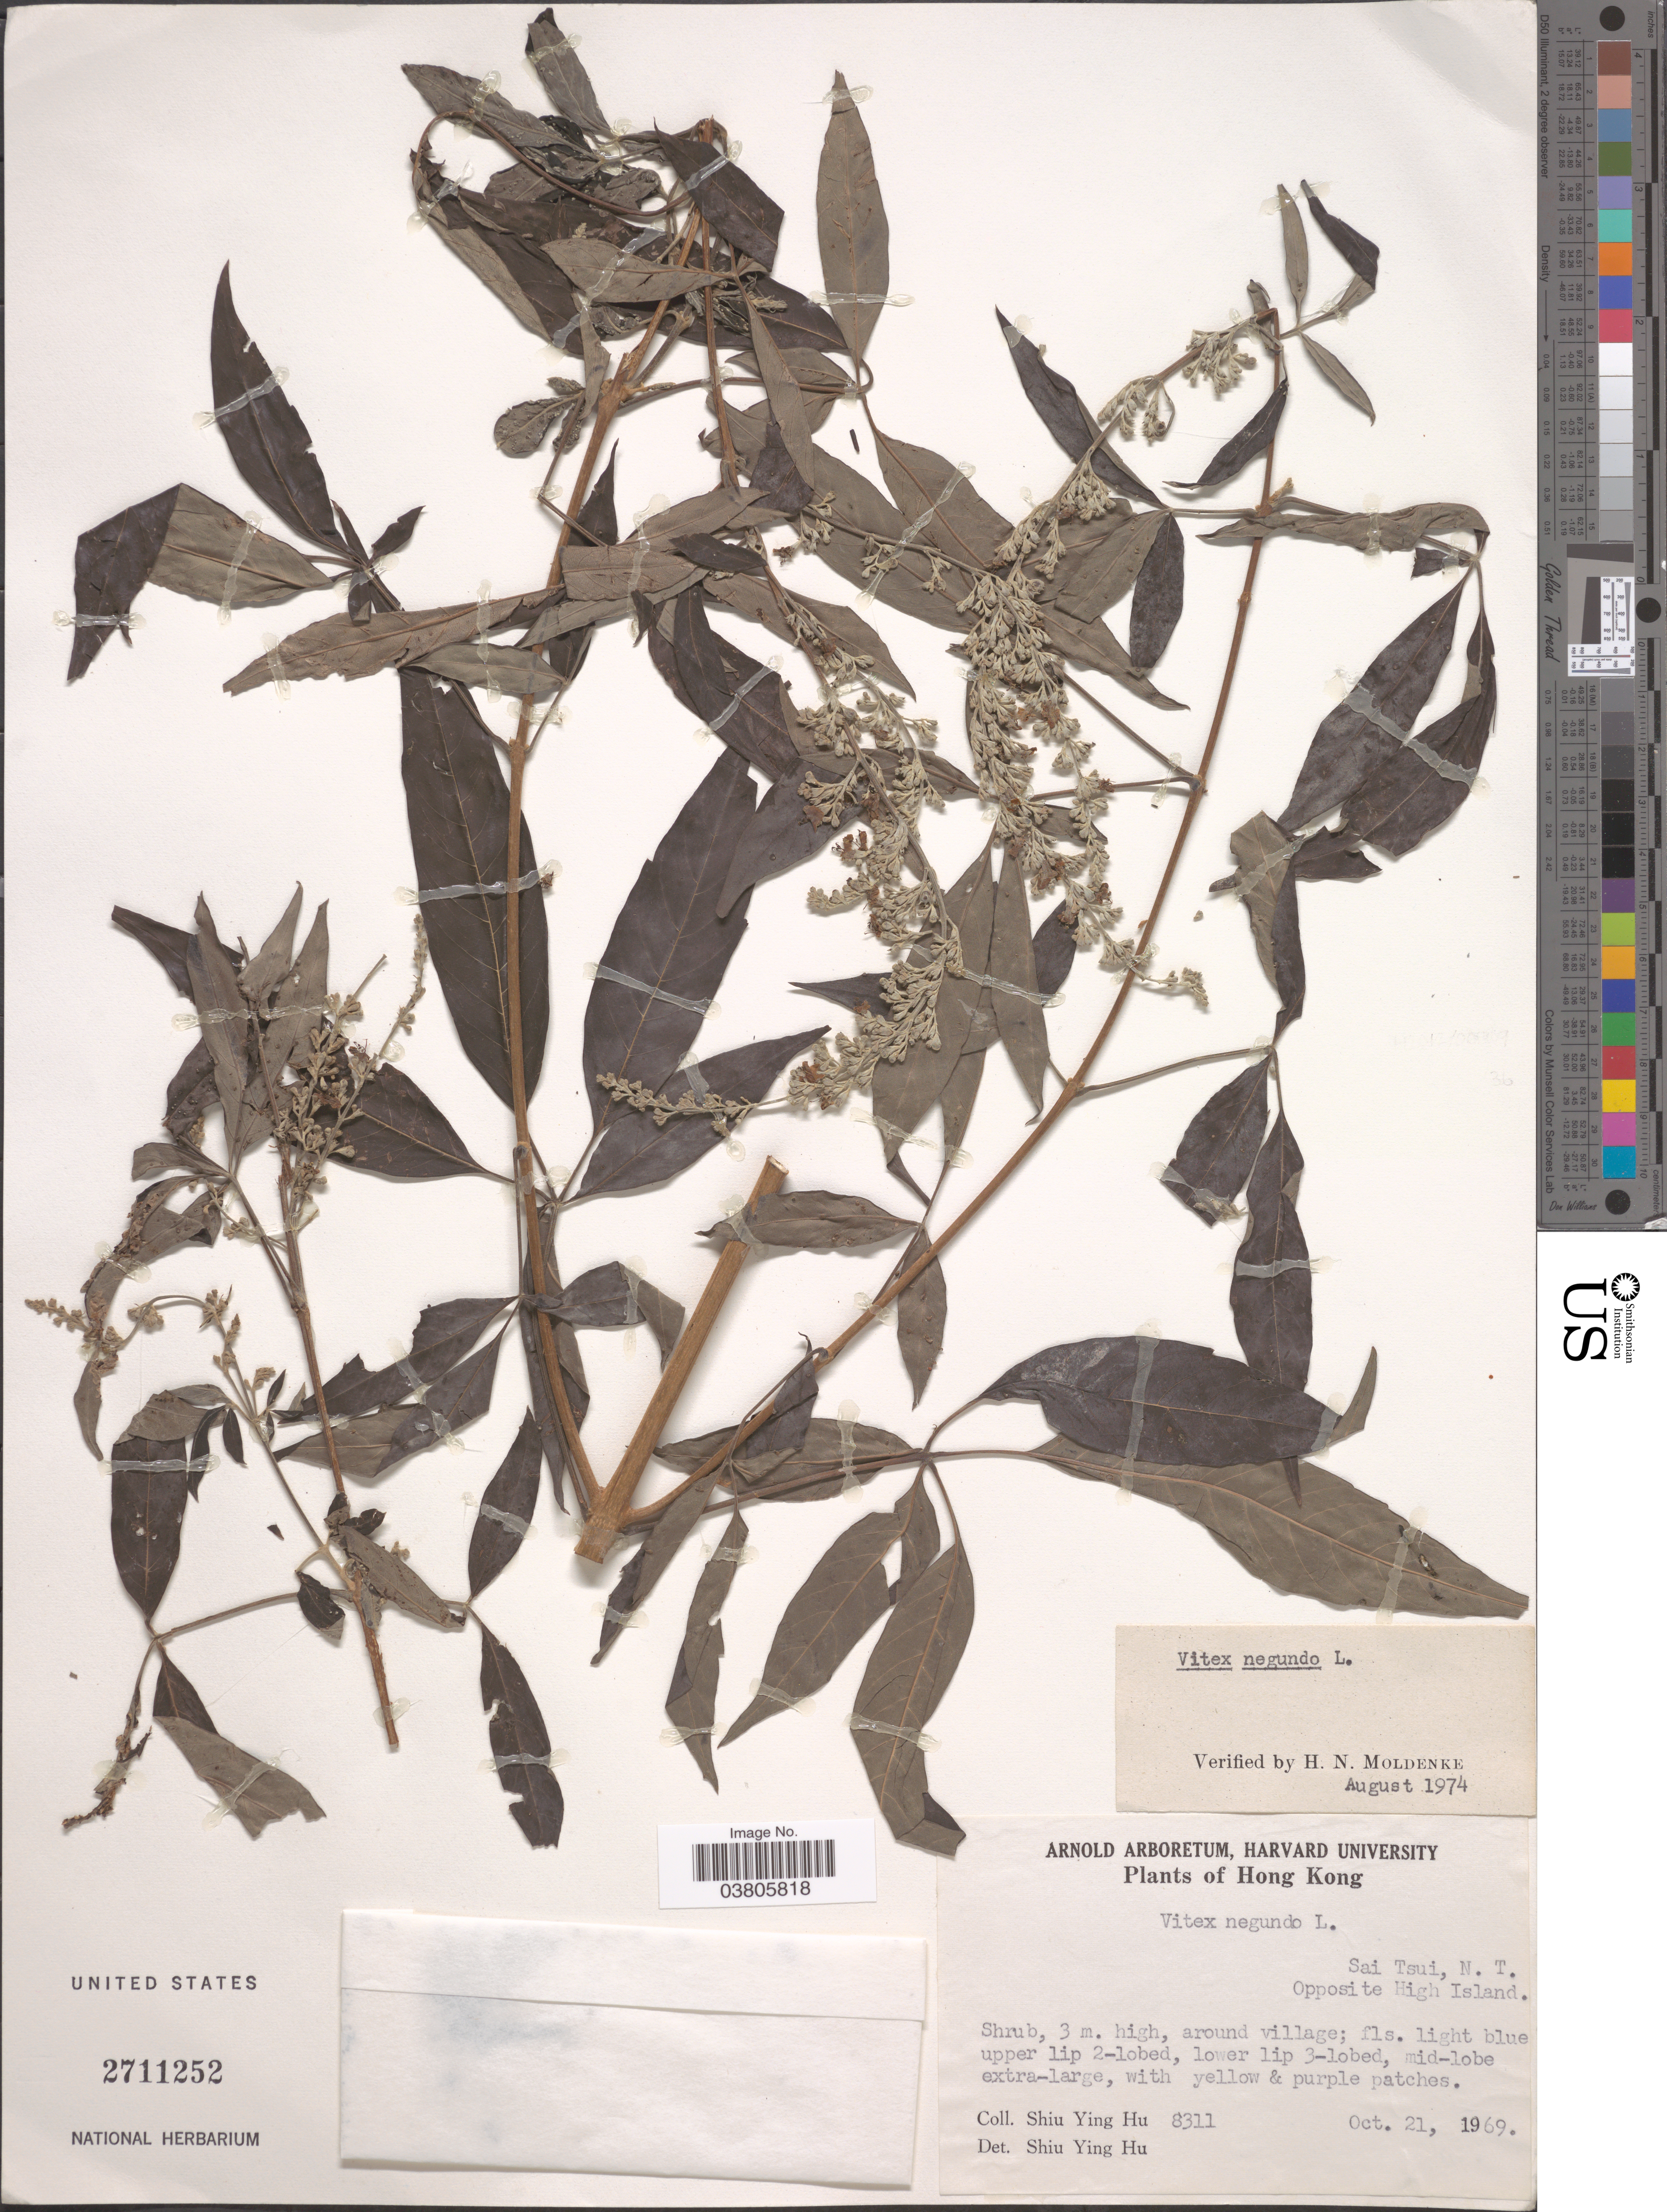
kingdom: Plantae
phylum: Tracheophyta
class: Magnoliopsida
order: Lamiales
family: Lamiaceae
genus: Vitex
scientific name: Vitex negundo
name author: L.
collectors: S. Y. Hu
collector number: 8311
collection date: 1969-10-21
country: China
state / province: Hong Kong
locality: Sai Tsui, N. T. Opposite High Island.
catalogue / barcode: US 2711252